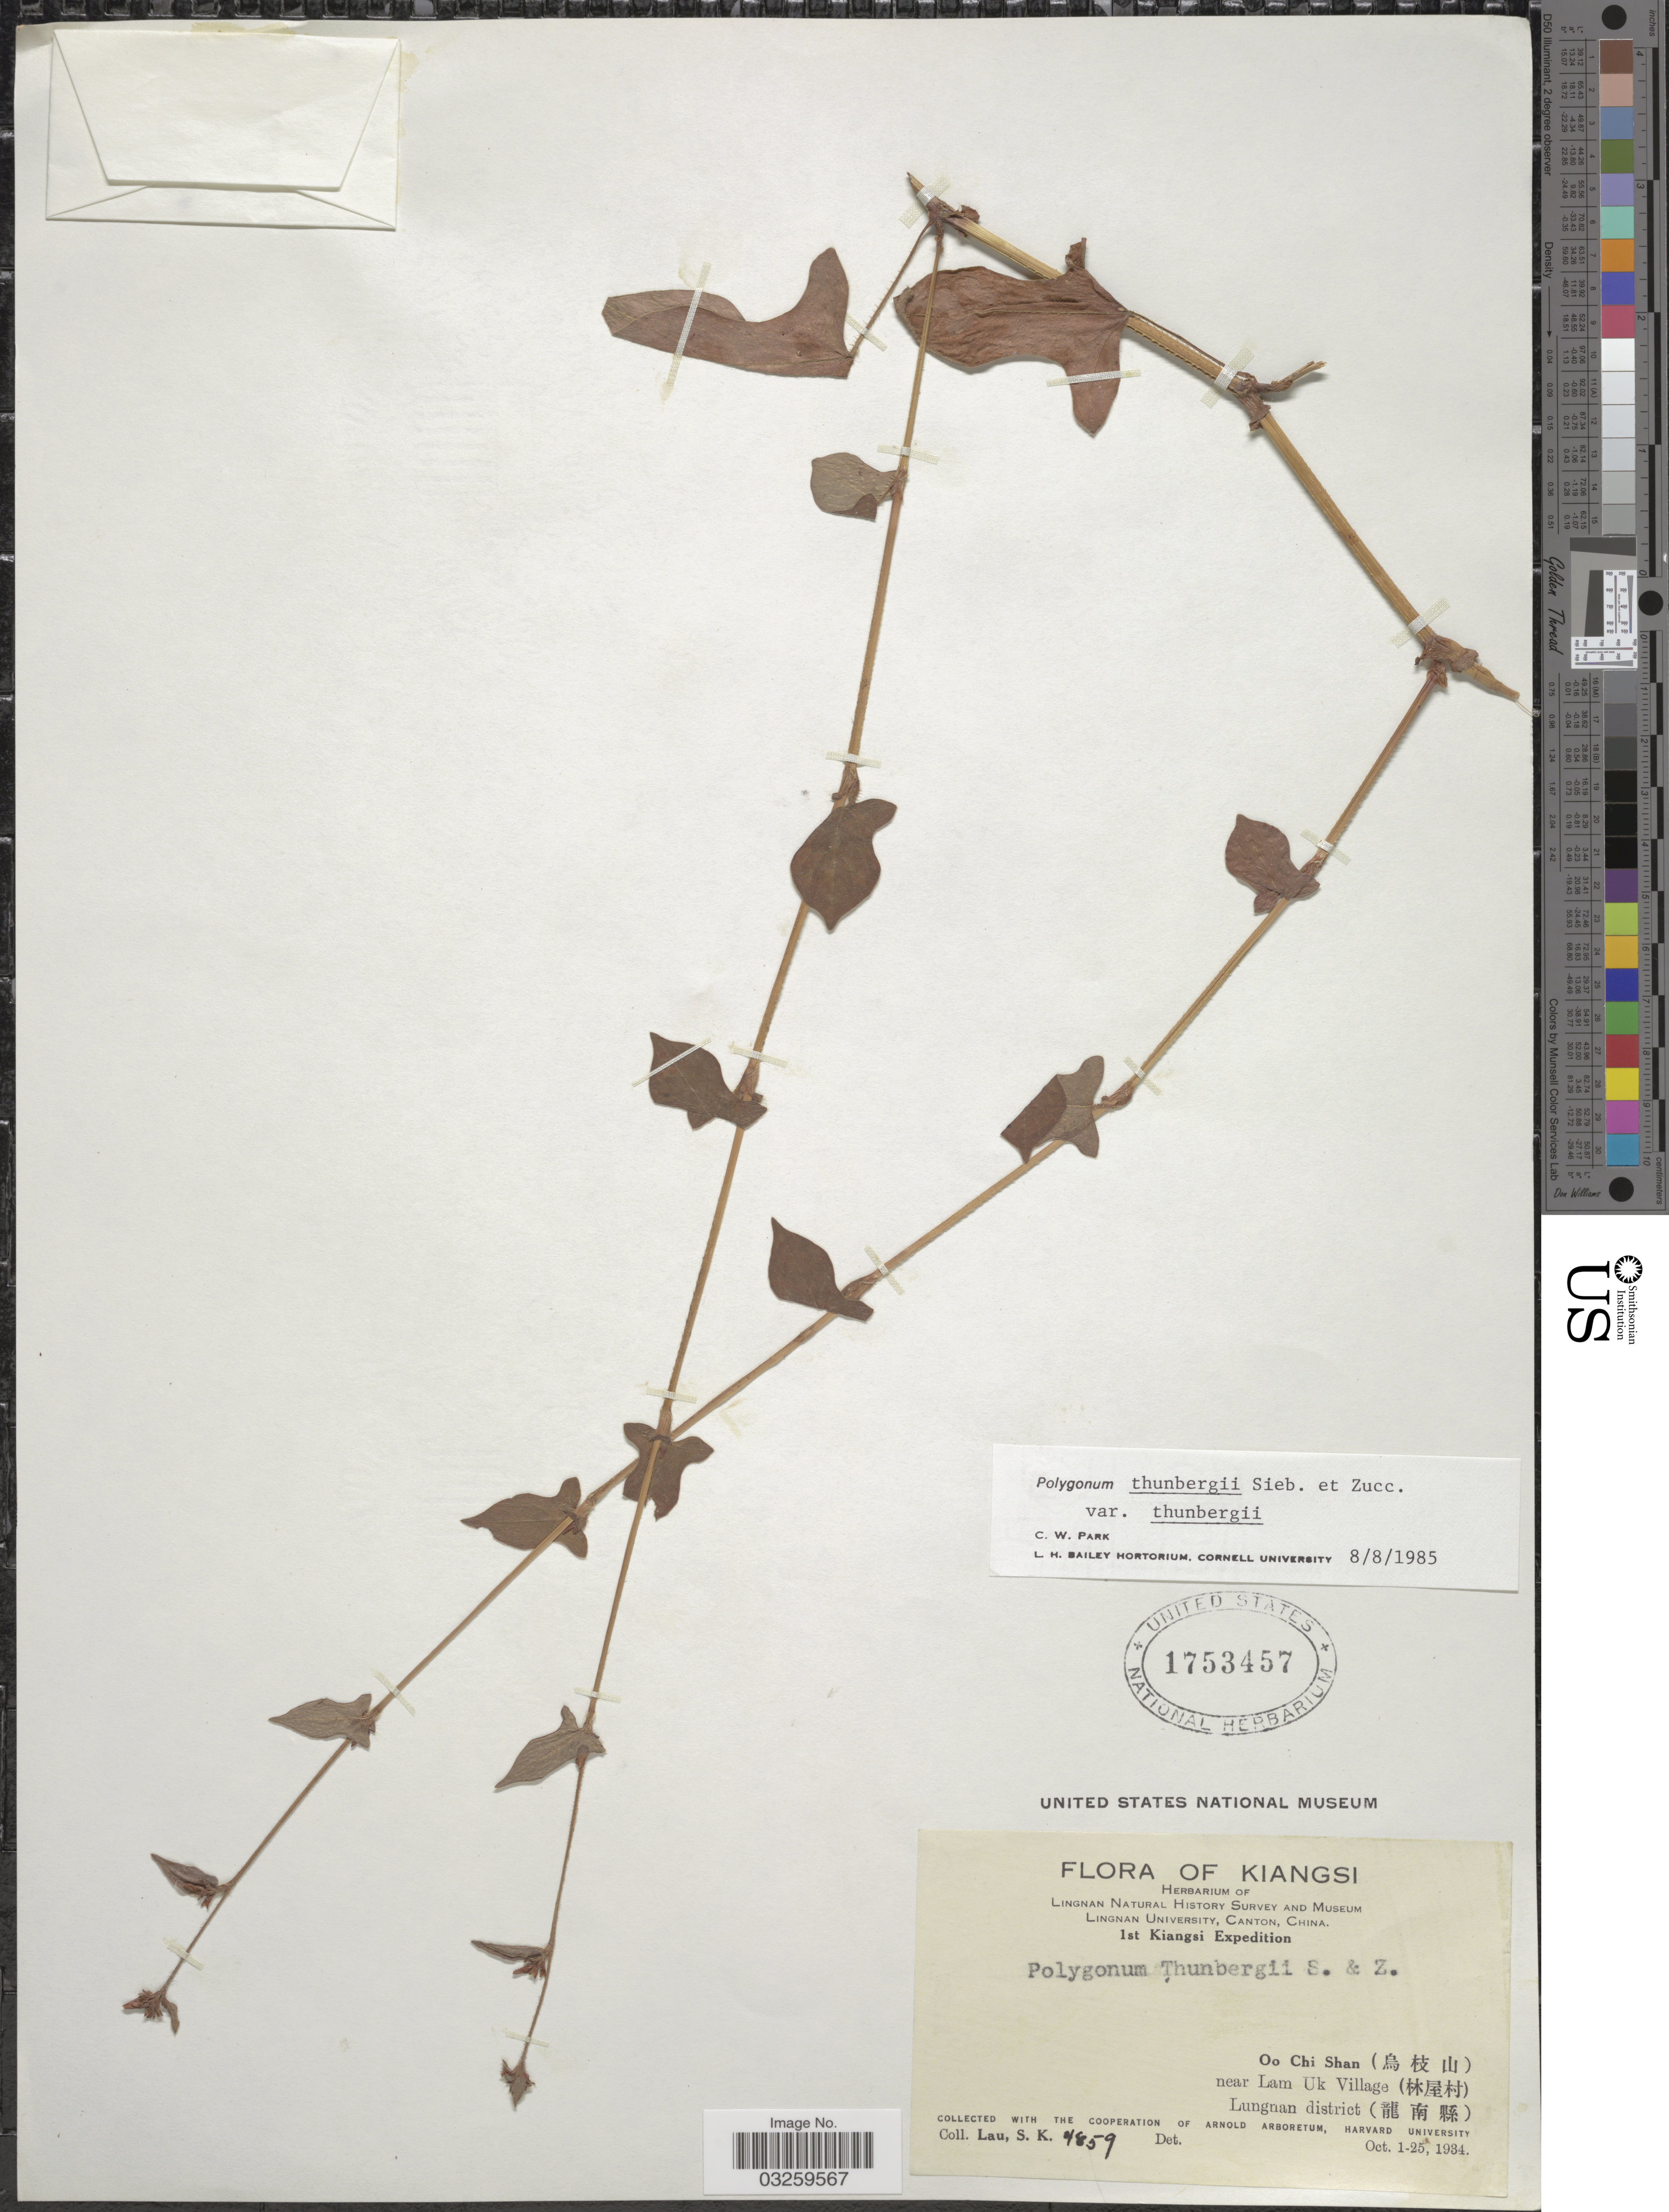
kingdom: Plantae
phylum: Tracheophyta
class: Magnoliopsida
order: Caryophyllales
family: Polygonaceae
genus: Polygonum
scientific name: Polygonum thunbergii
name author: Siebold & Zucc.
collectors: S. K. Lau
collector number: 4859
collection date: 1934-10-01/1934-10-25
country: China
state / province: Jiangxi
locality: Kiangsi, Oo Chi Shan (X) near Lam Uk Village (X) Lungnan district (X).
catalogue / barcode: US 1753457